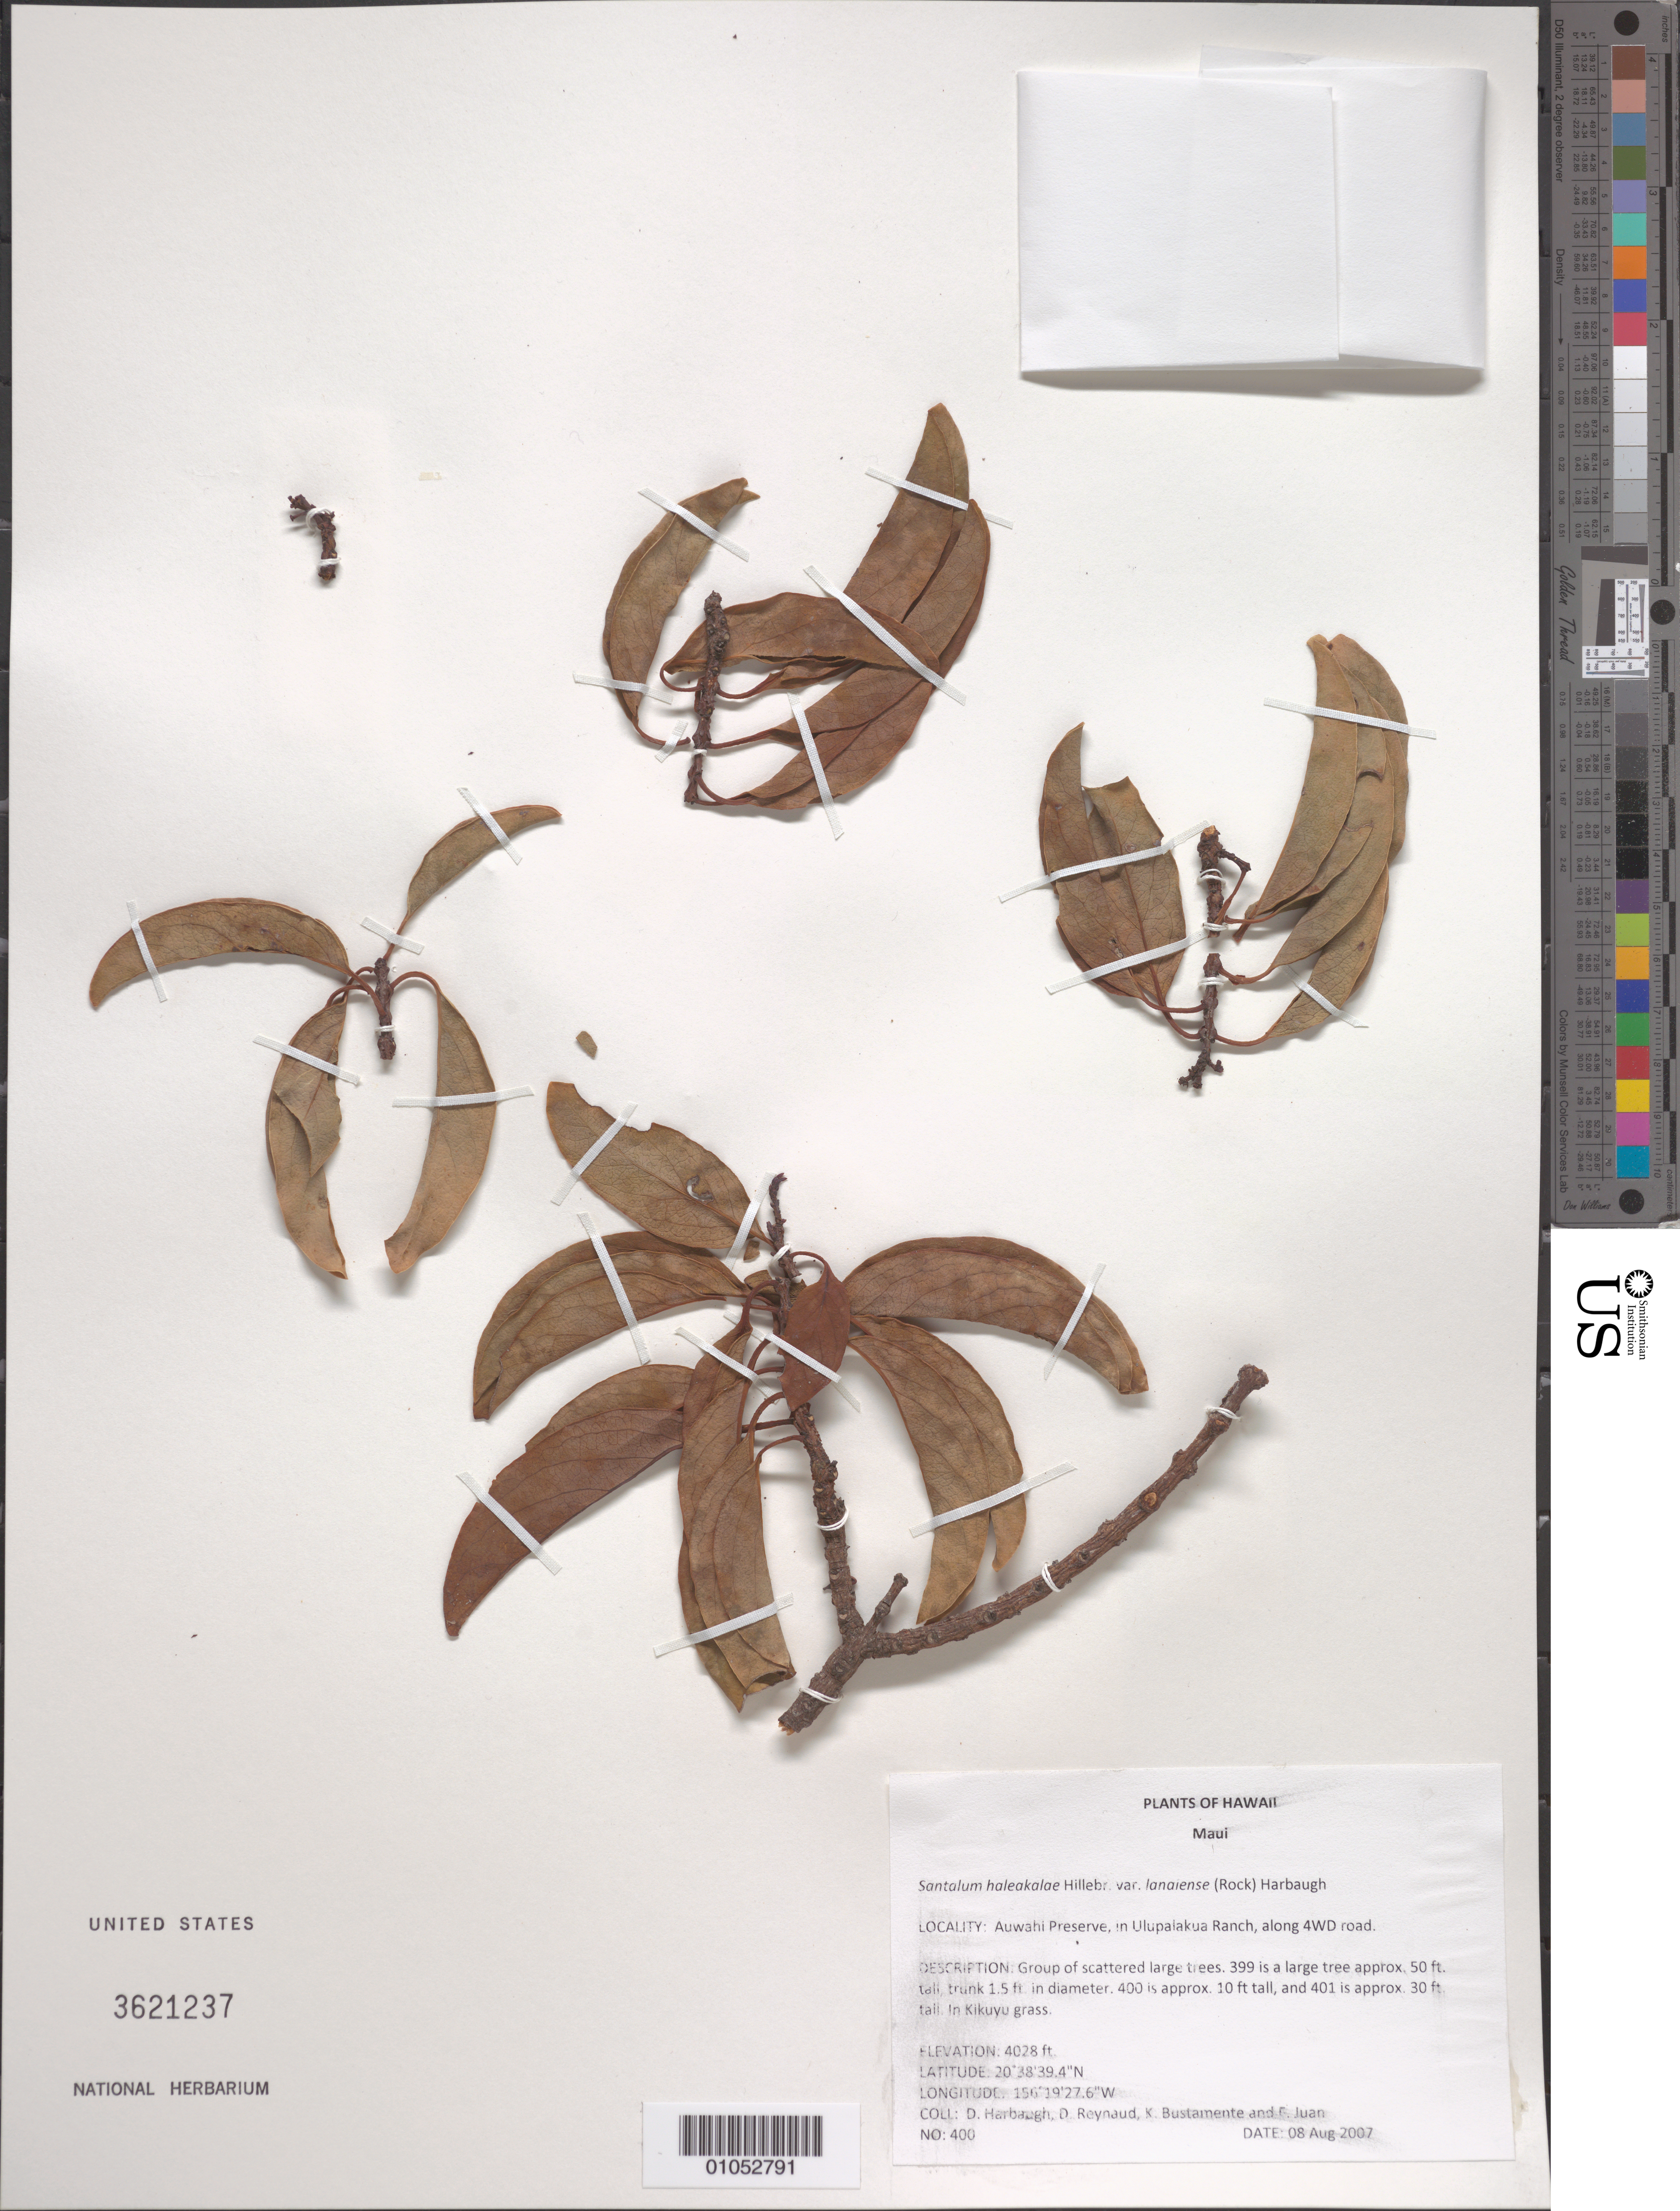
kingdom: Plantae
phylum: Tracheophyta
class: Magnoliopsida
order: Santalales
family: Santalaceae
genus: Santalum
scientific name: Santalum haleakalae var. lanaiense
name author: (Rock) Harbaugh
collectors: D. Harbaugh, D. Reynaud, K. M. Bustamente & F. Juan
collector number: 400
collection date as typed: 8 Aug 2007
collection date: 2007-08-08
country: United States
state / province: Hawaii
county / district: Maui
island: Maui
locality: Auwahi Preserve, in Ulupalakua Ranch, along 4WD road.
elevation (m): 1228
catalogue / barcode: US 3621237